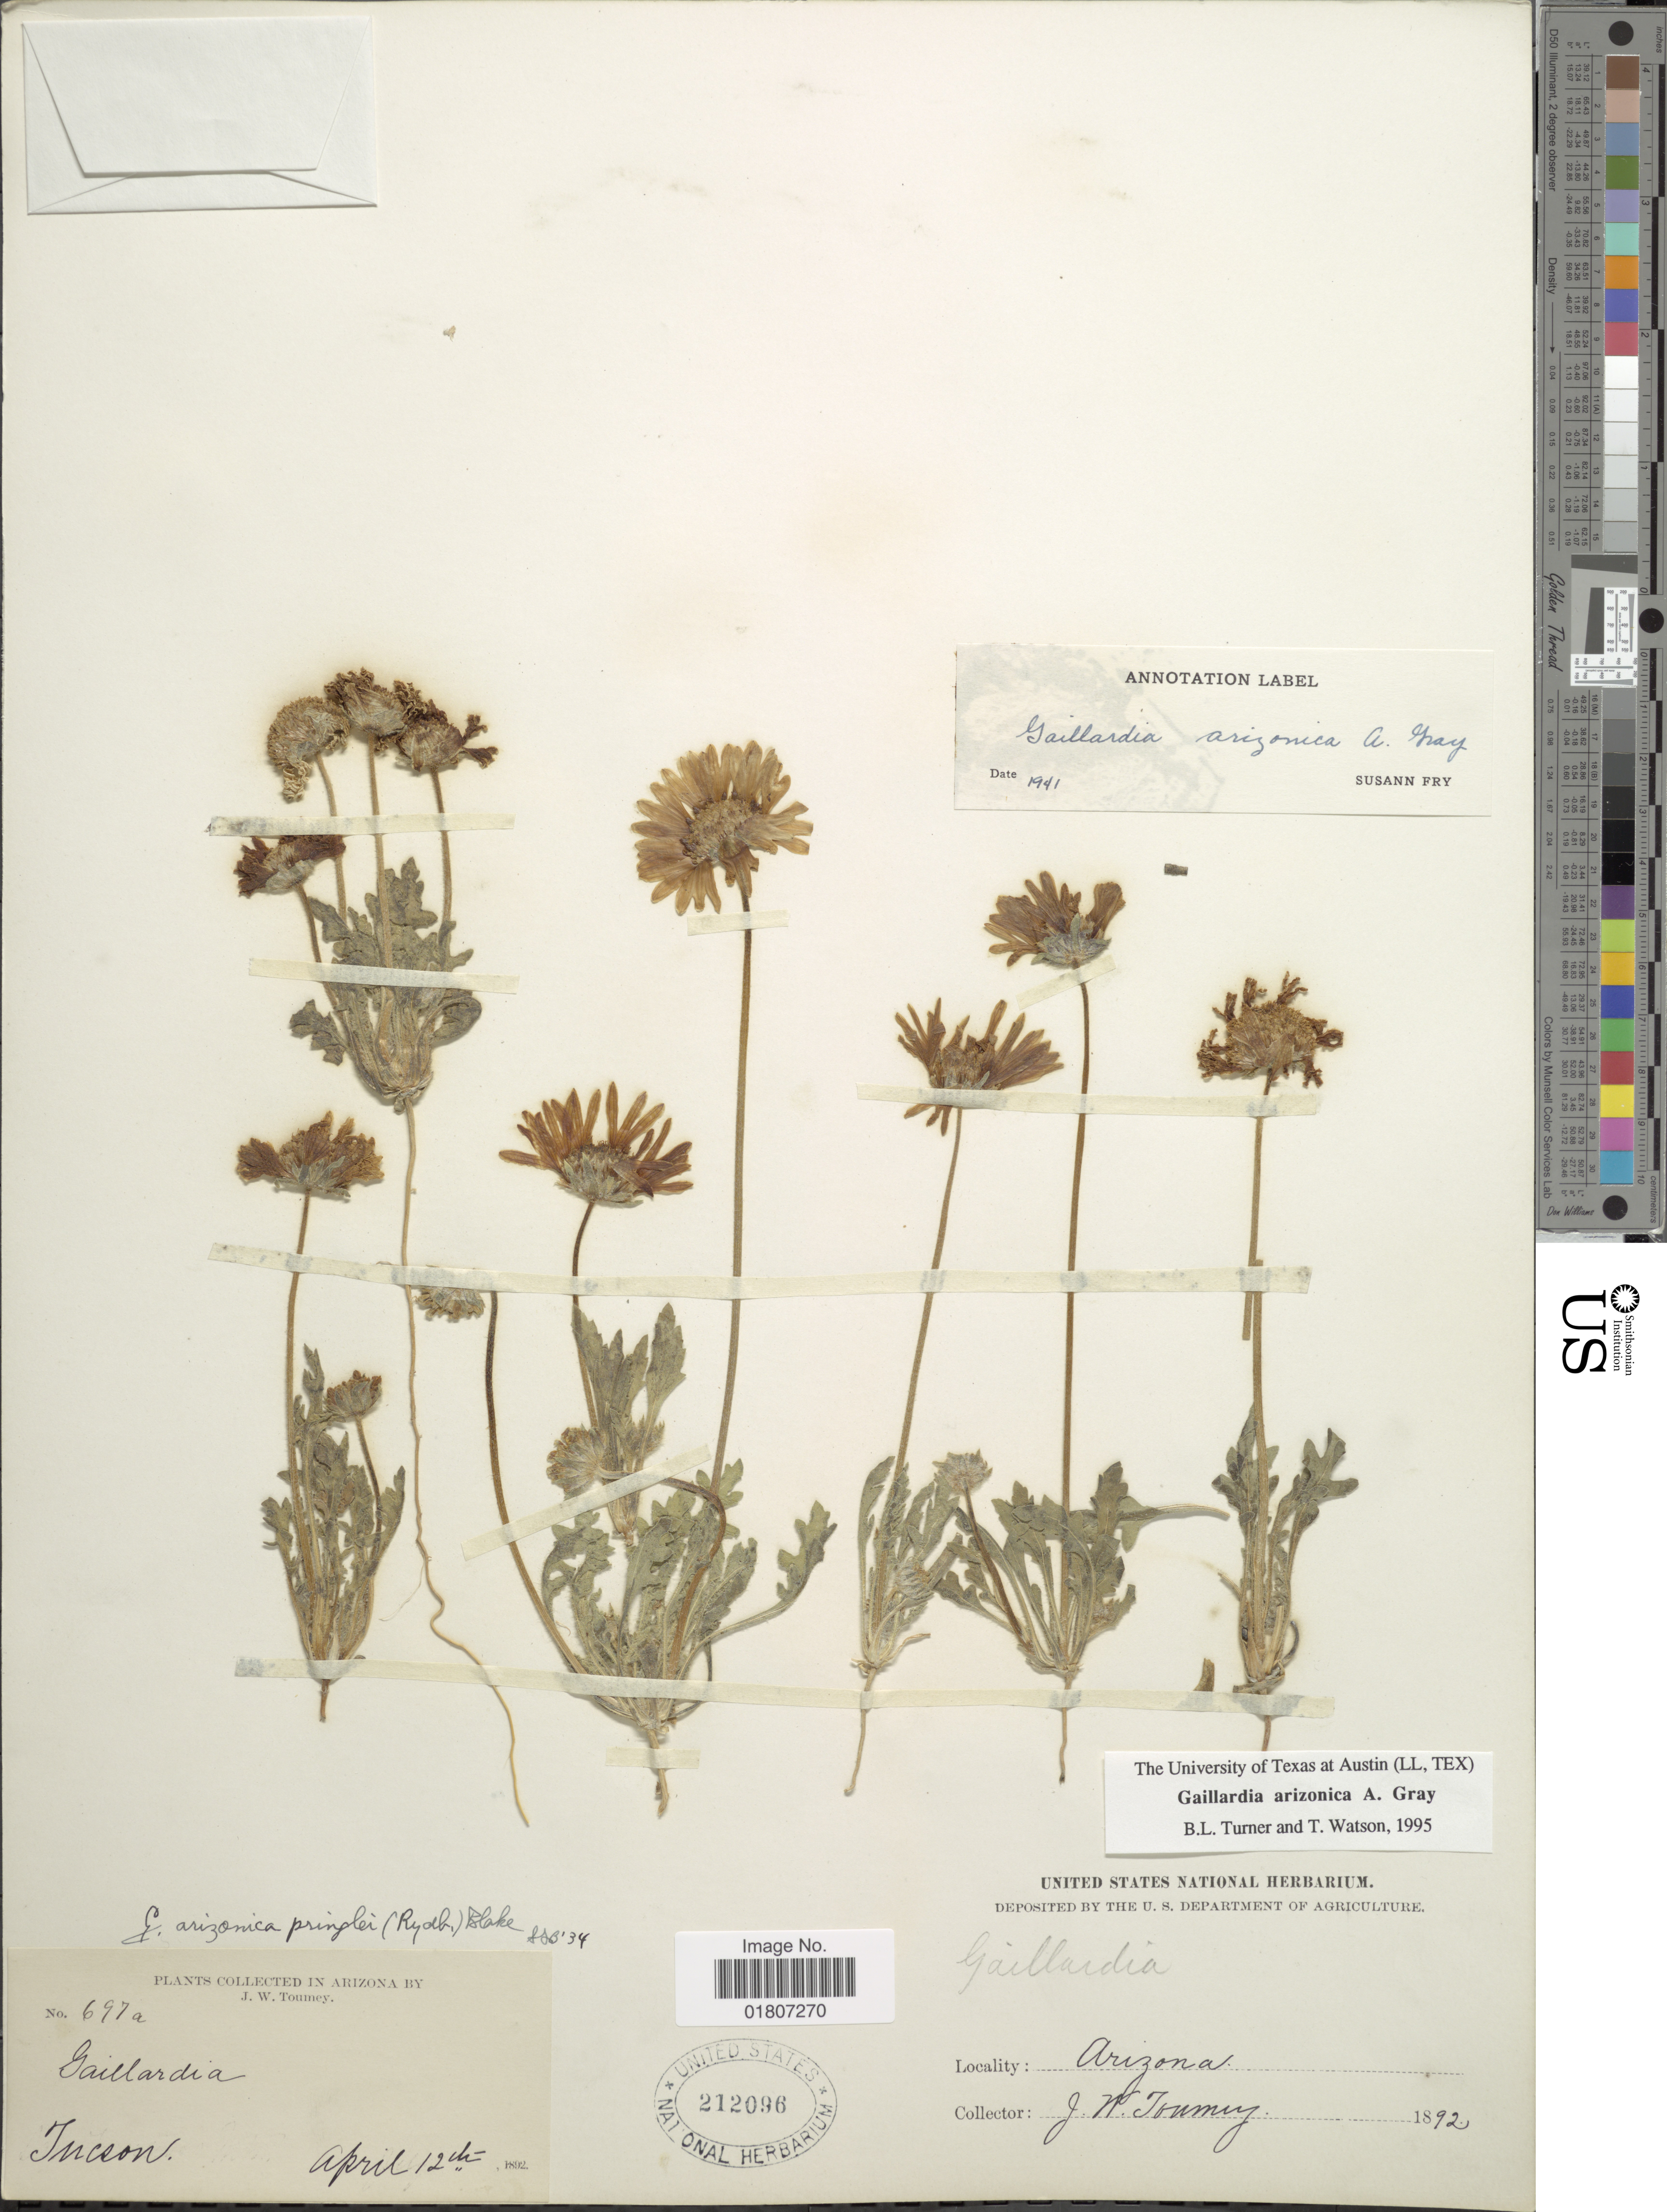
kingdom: Plantae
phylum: Tracheophyta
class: Magnoliopsida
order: Asterales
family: Asteraceae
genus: Gaillardia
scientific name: Gaillardia arizonica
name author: A. Gray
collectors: J. Tourney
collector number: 697a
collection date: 1892-04-12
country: United States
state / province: Arizona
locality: Tucson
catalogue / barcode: US 212096